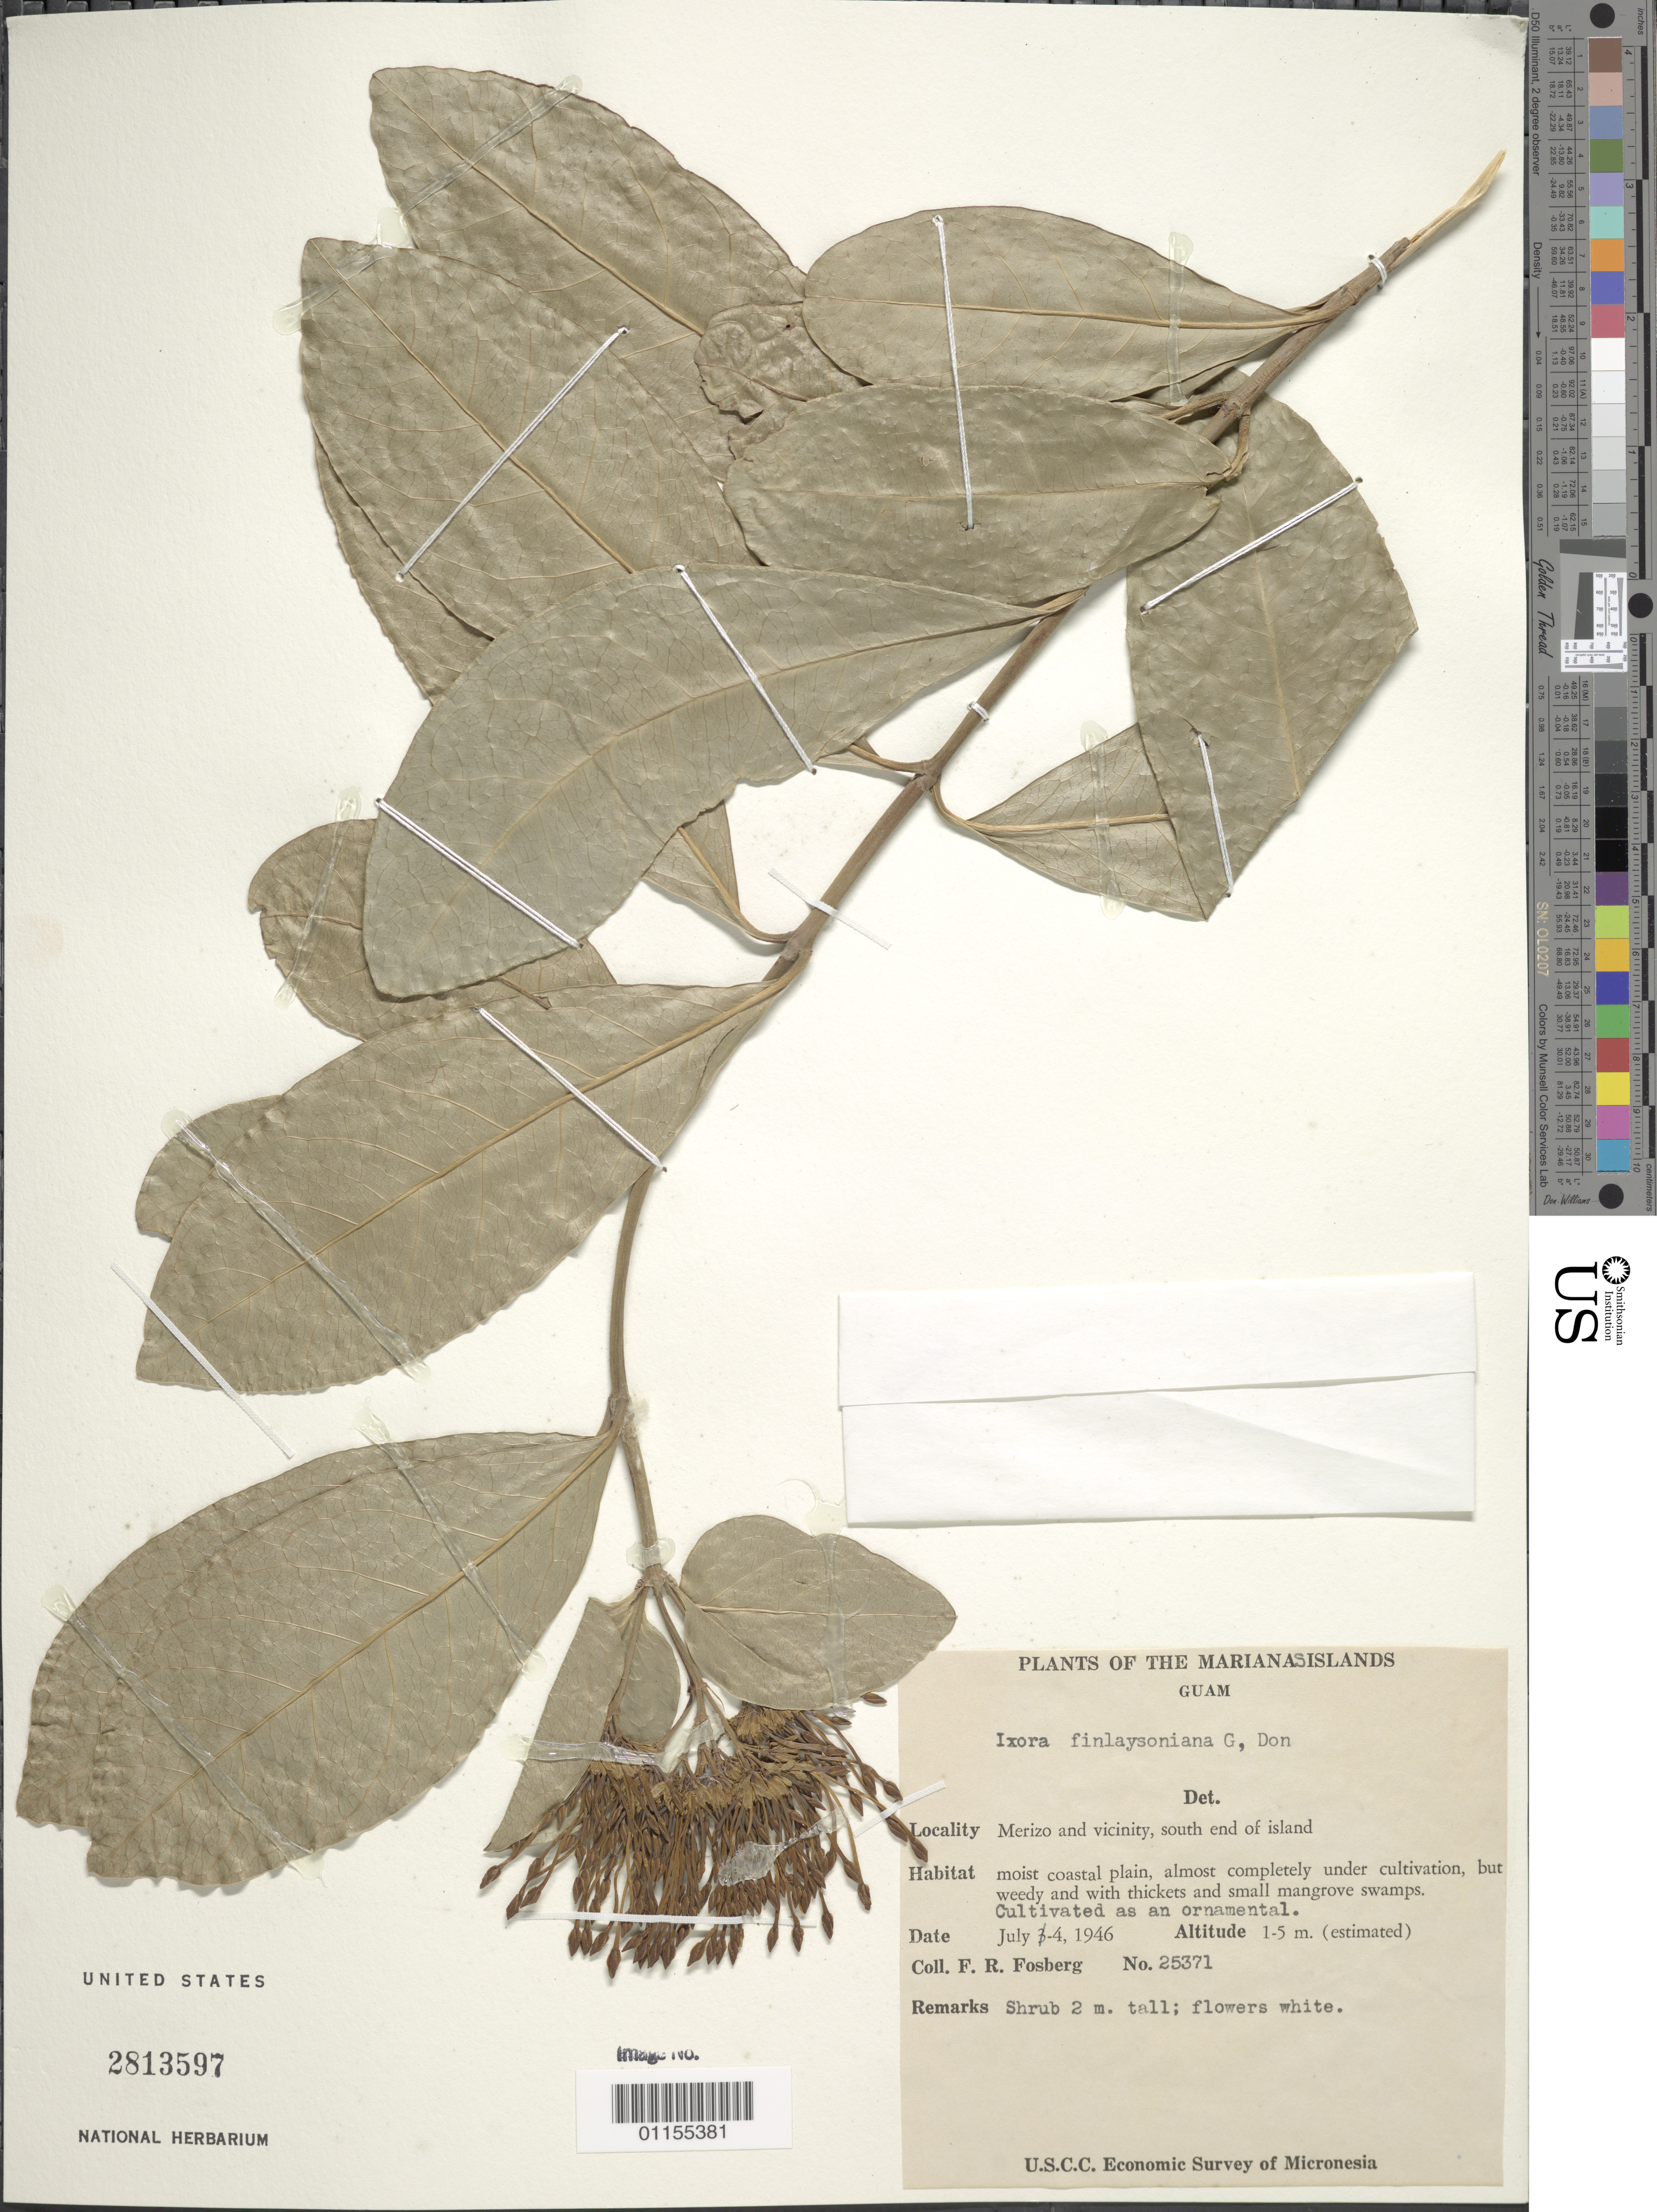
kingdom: Plantae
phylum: Tracheophyta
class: Magnoliopsida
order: Gentianales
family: Rubiaceae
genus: Ixora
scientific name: Ixora finlaysoniana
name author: Wall. ex G. Don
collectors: F. R. Fosberg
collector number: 25371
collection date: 1946-07-04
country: Guam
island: Guam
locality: south end of island. Merizo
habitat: Moist coastal plain, weedy with thickets and small mangrove swamps.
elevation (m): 1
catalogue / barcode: US 2813597